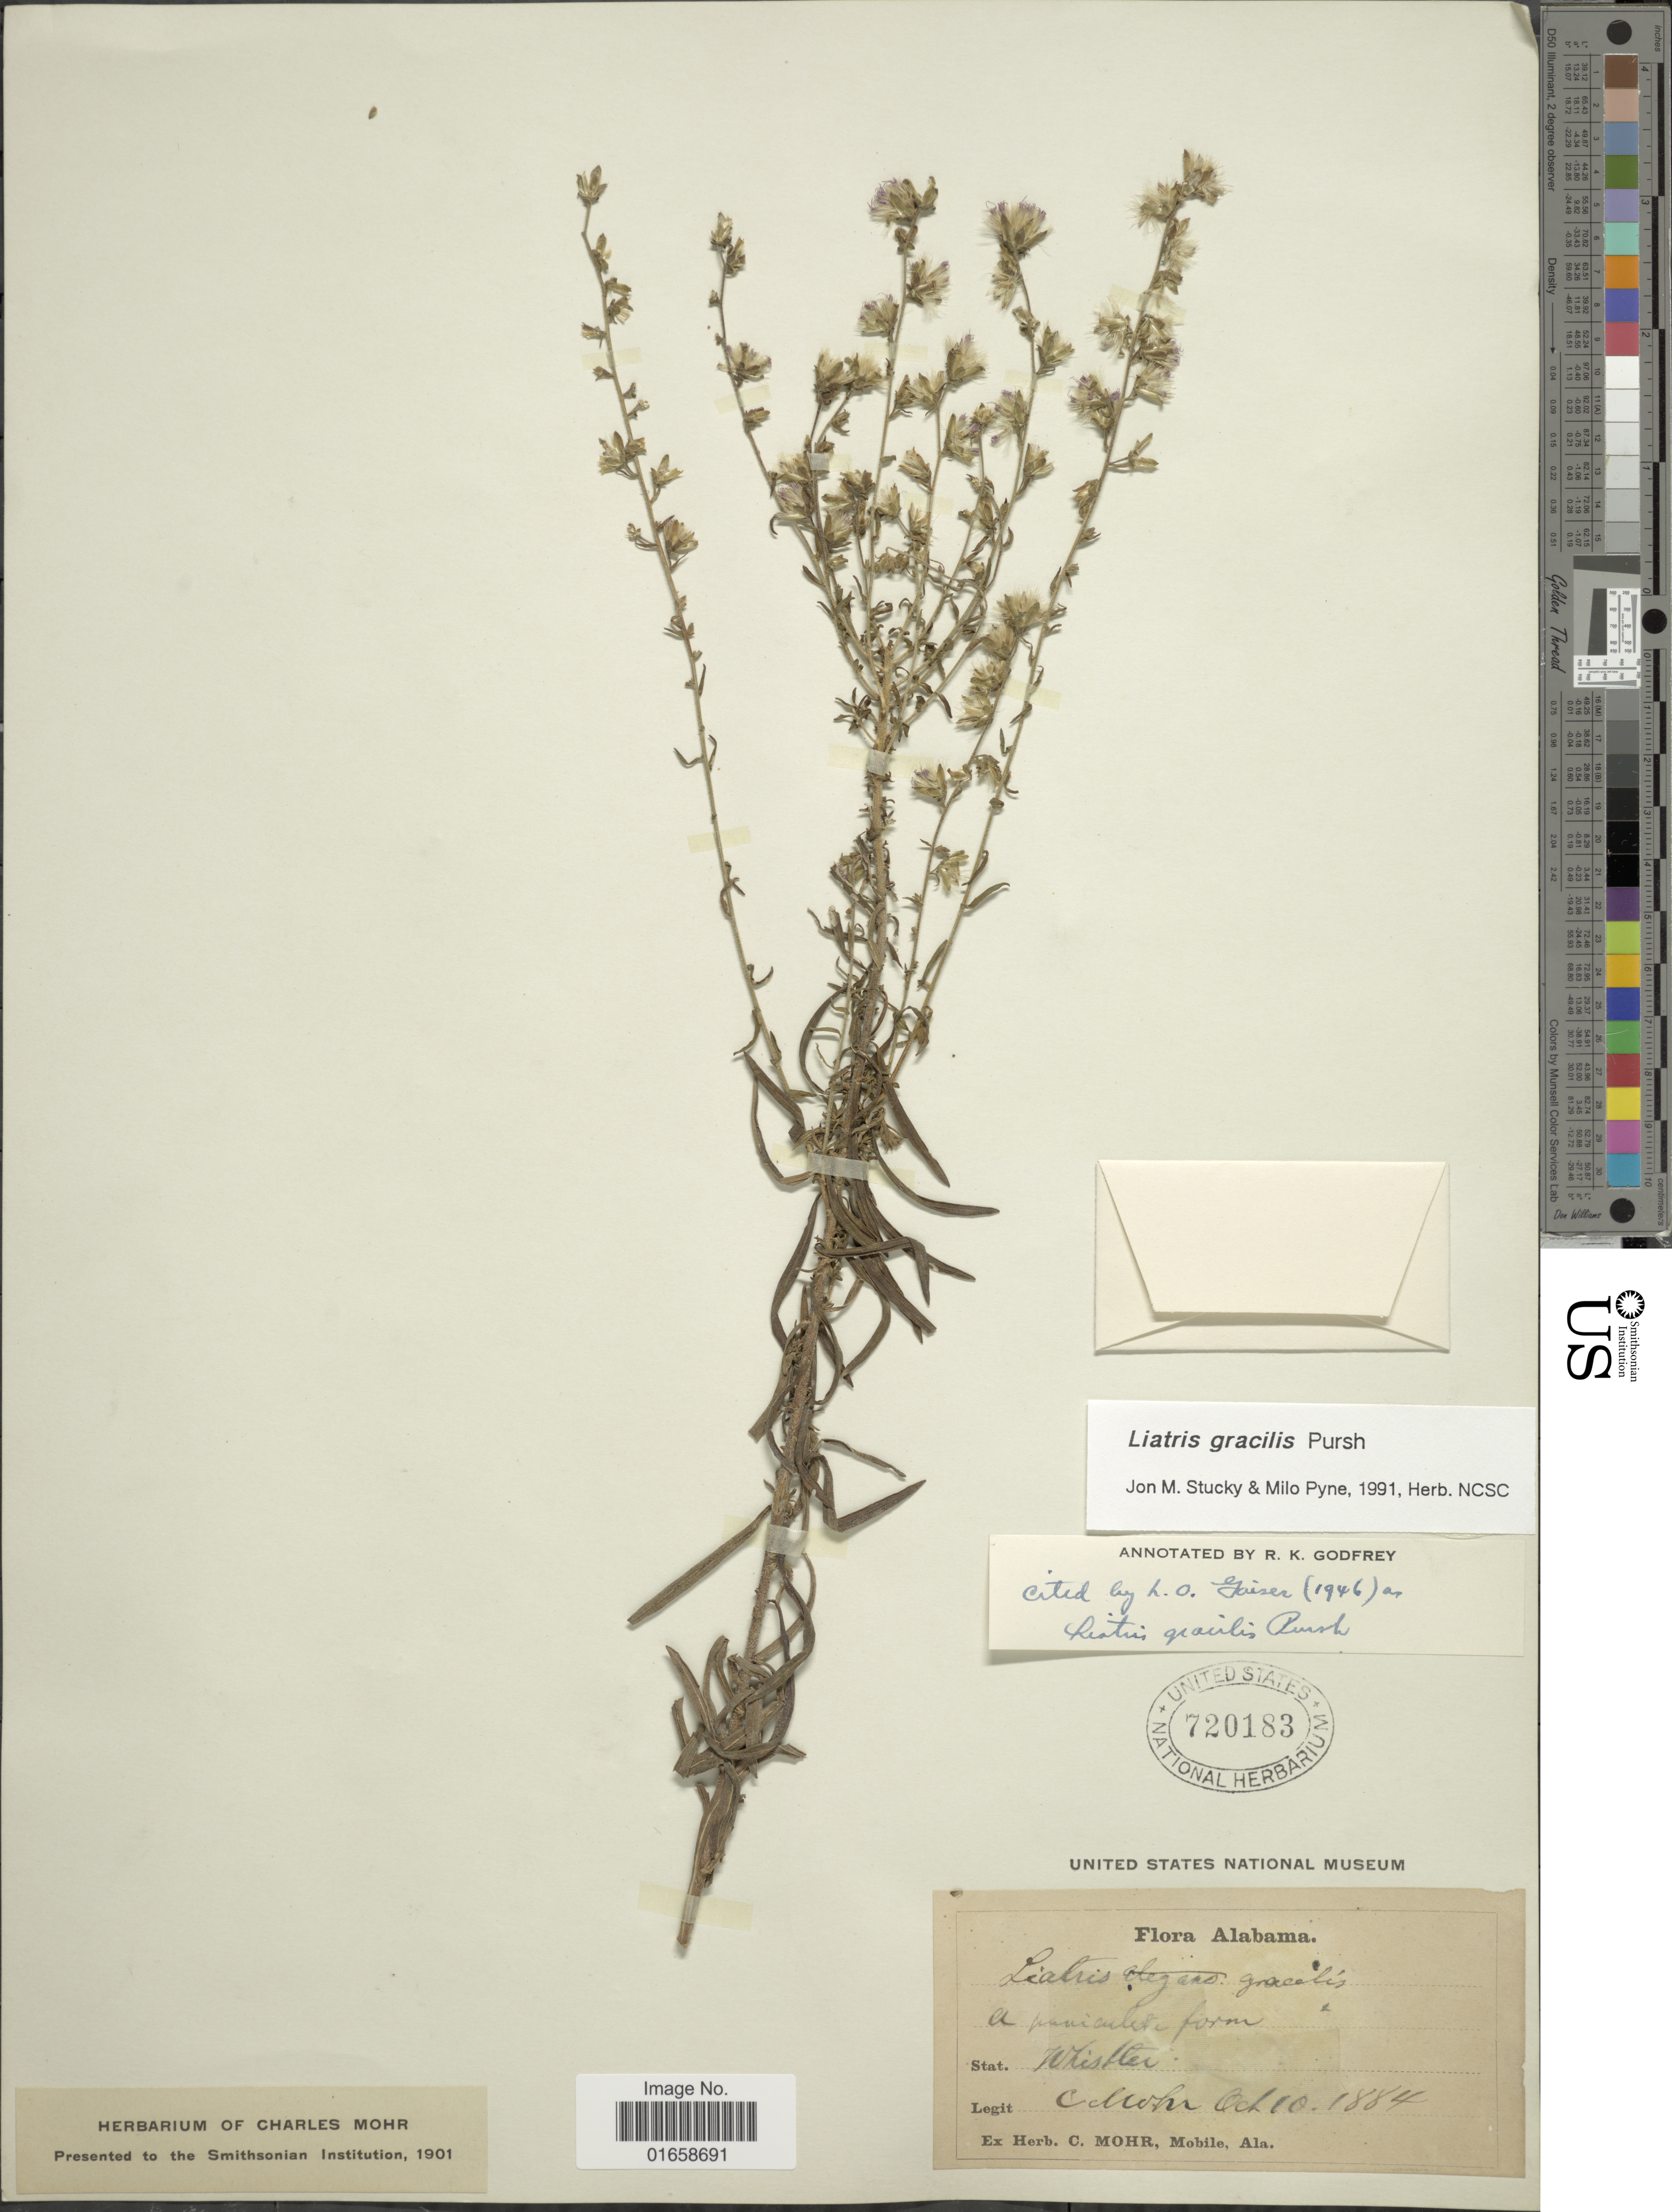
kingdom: Plantae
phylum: Tracheophyta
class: Magnoliopsida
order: Asterales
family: Asteraceae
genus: Liatris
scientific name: Liatris gracilis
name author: Pursh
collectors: C. T. Mohr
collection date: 1884-10-10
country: United States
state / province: Alabama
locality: Whistler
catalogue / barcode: US 720183